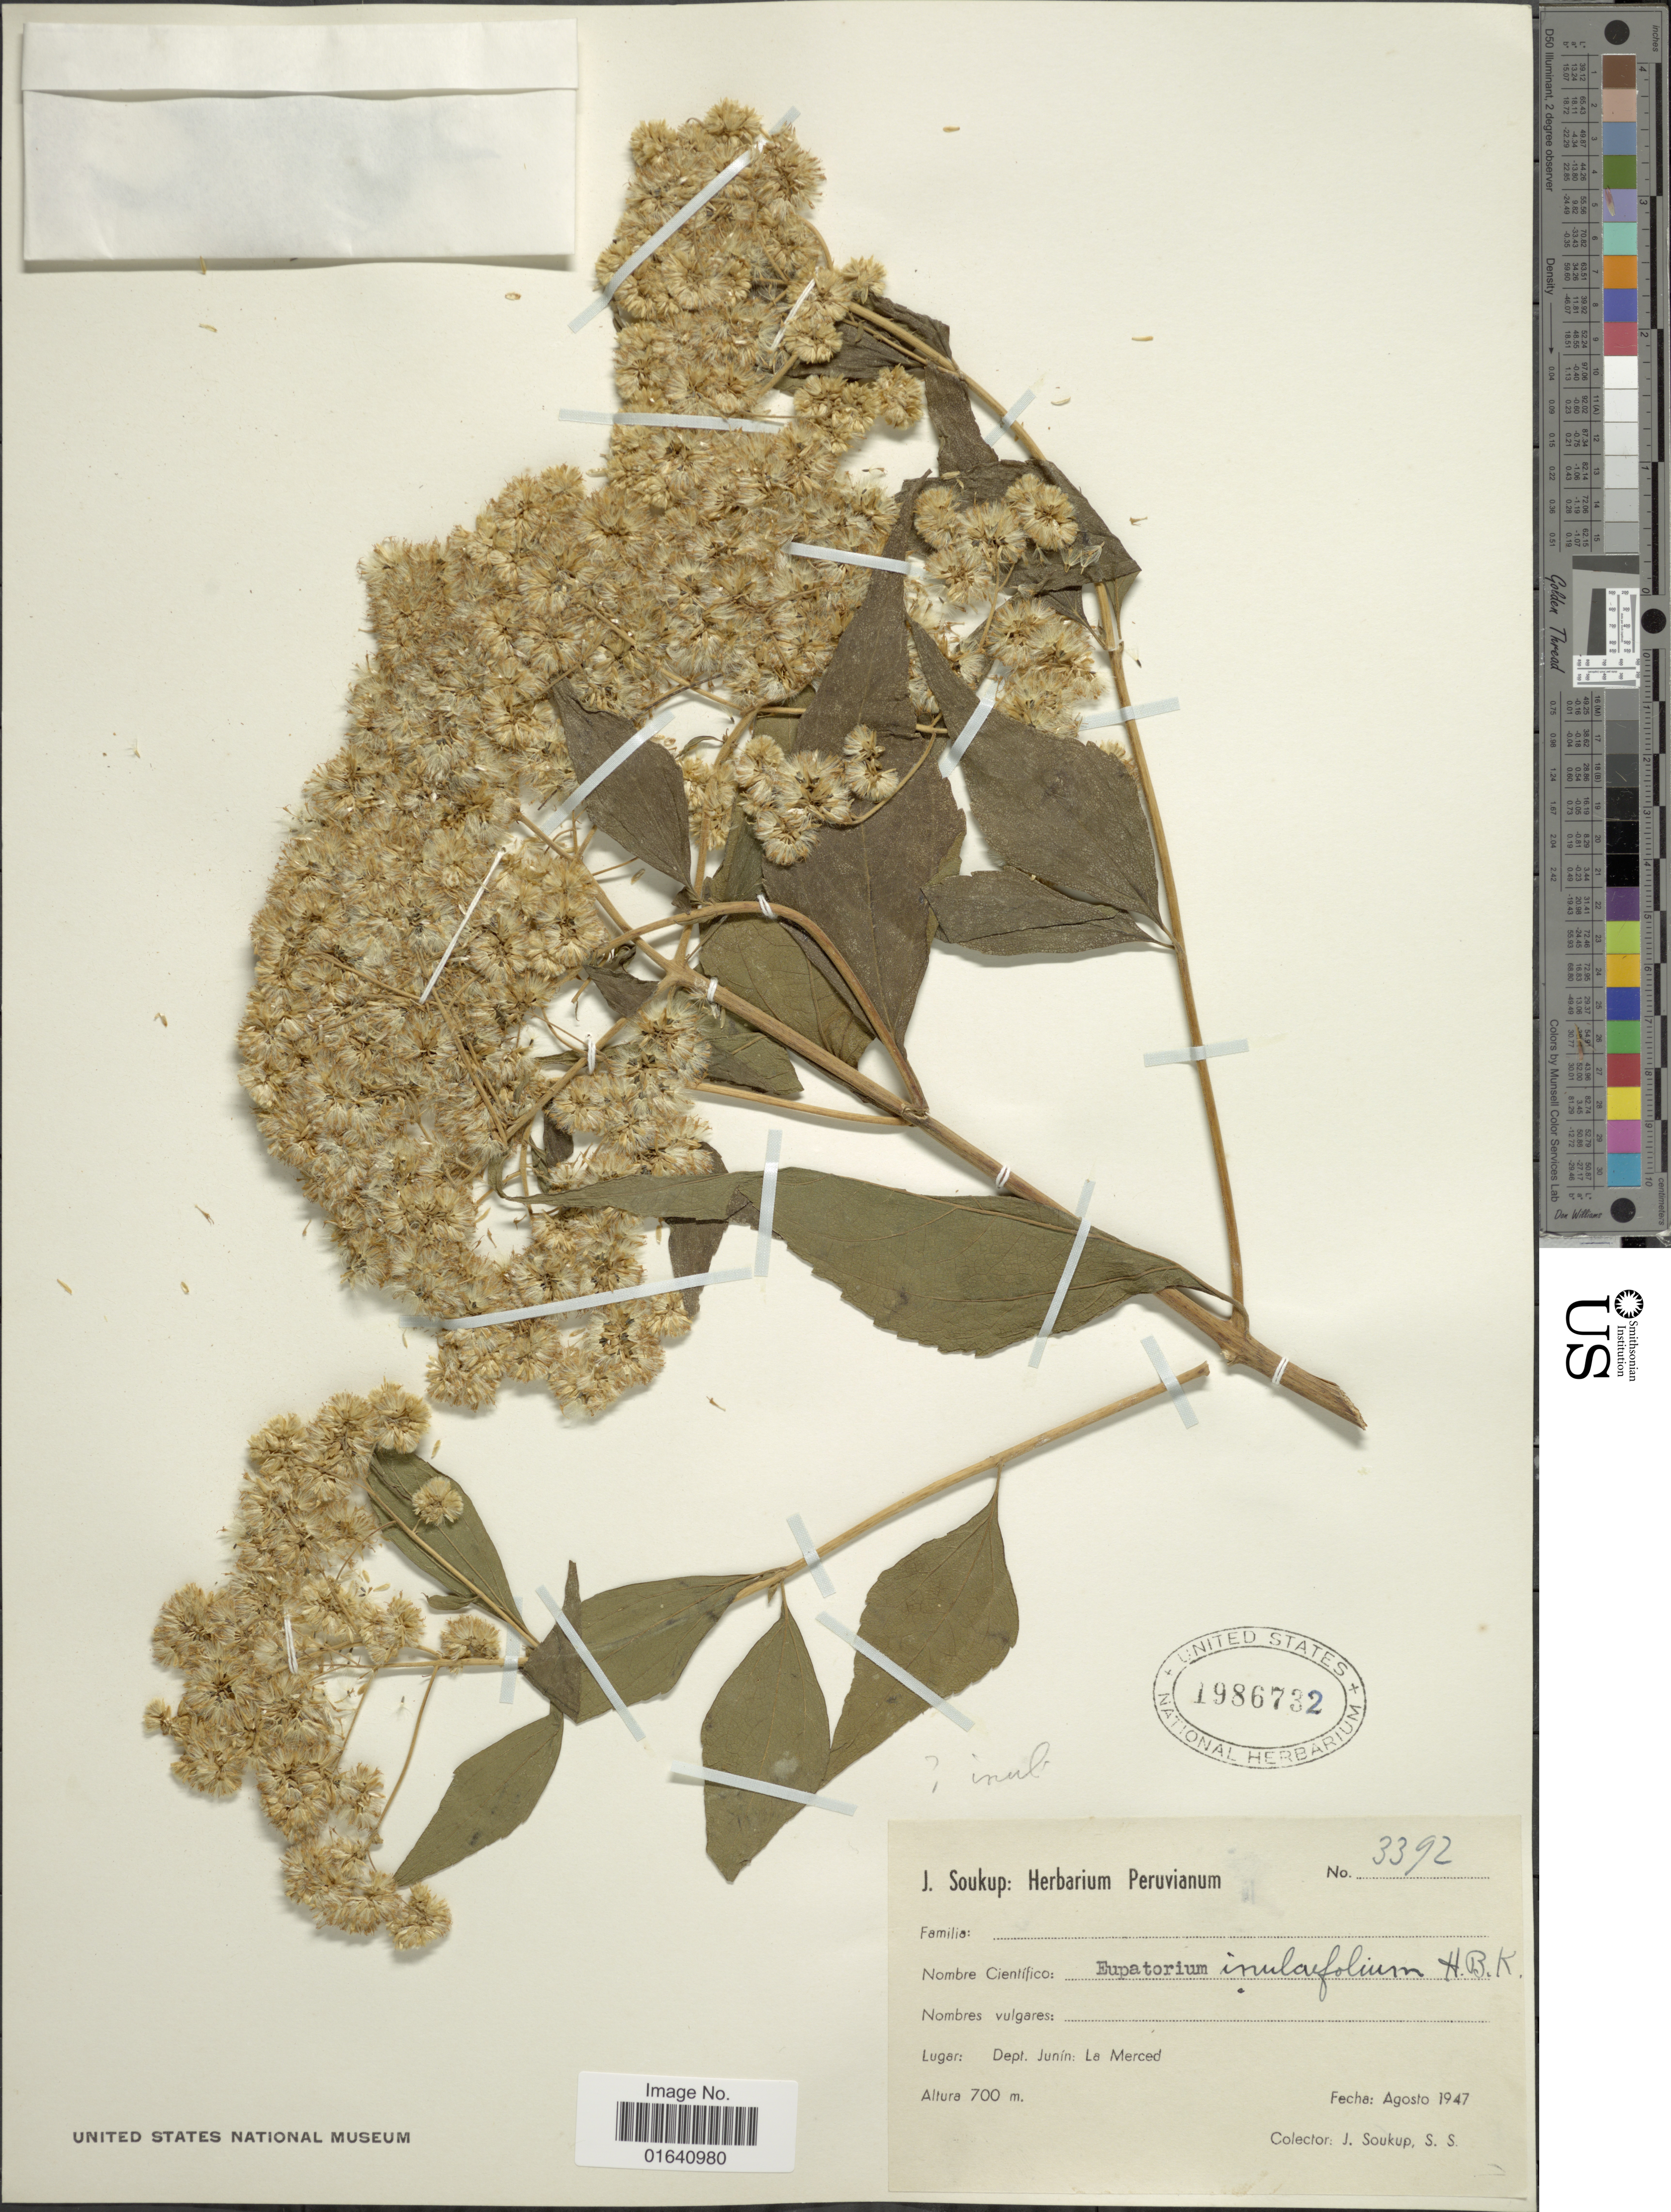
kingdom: Plantae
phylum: Tracheophyta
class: Magnoliopsida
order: Asterales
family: Asteraceae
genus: Austroeupatorium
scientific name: Austroeupatorium decemflorum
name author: (DC.) R.M. King & H. Rob.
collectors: J. Soukup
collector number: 3392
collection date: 1947-08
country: Peru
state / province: Junín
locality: Dept. Junín: La Merced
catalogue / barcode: US 1986732